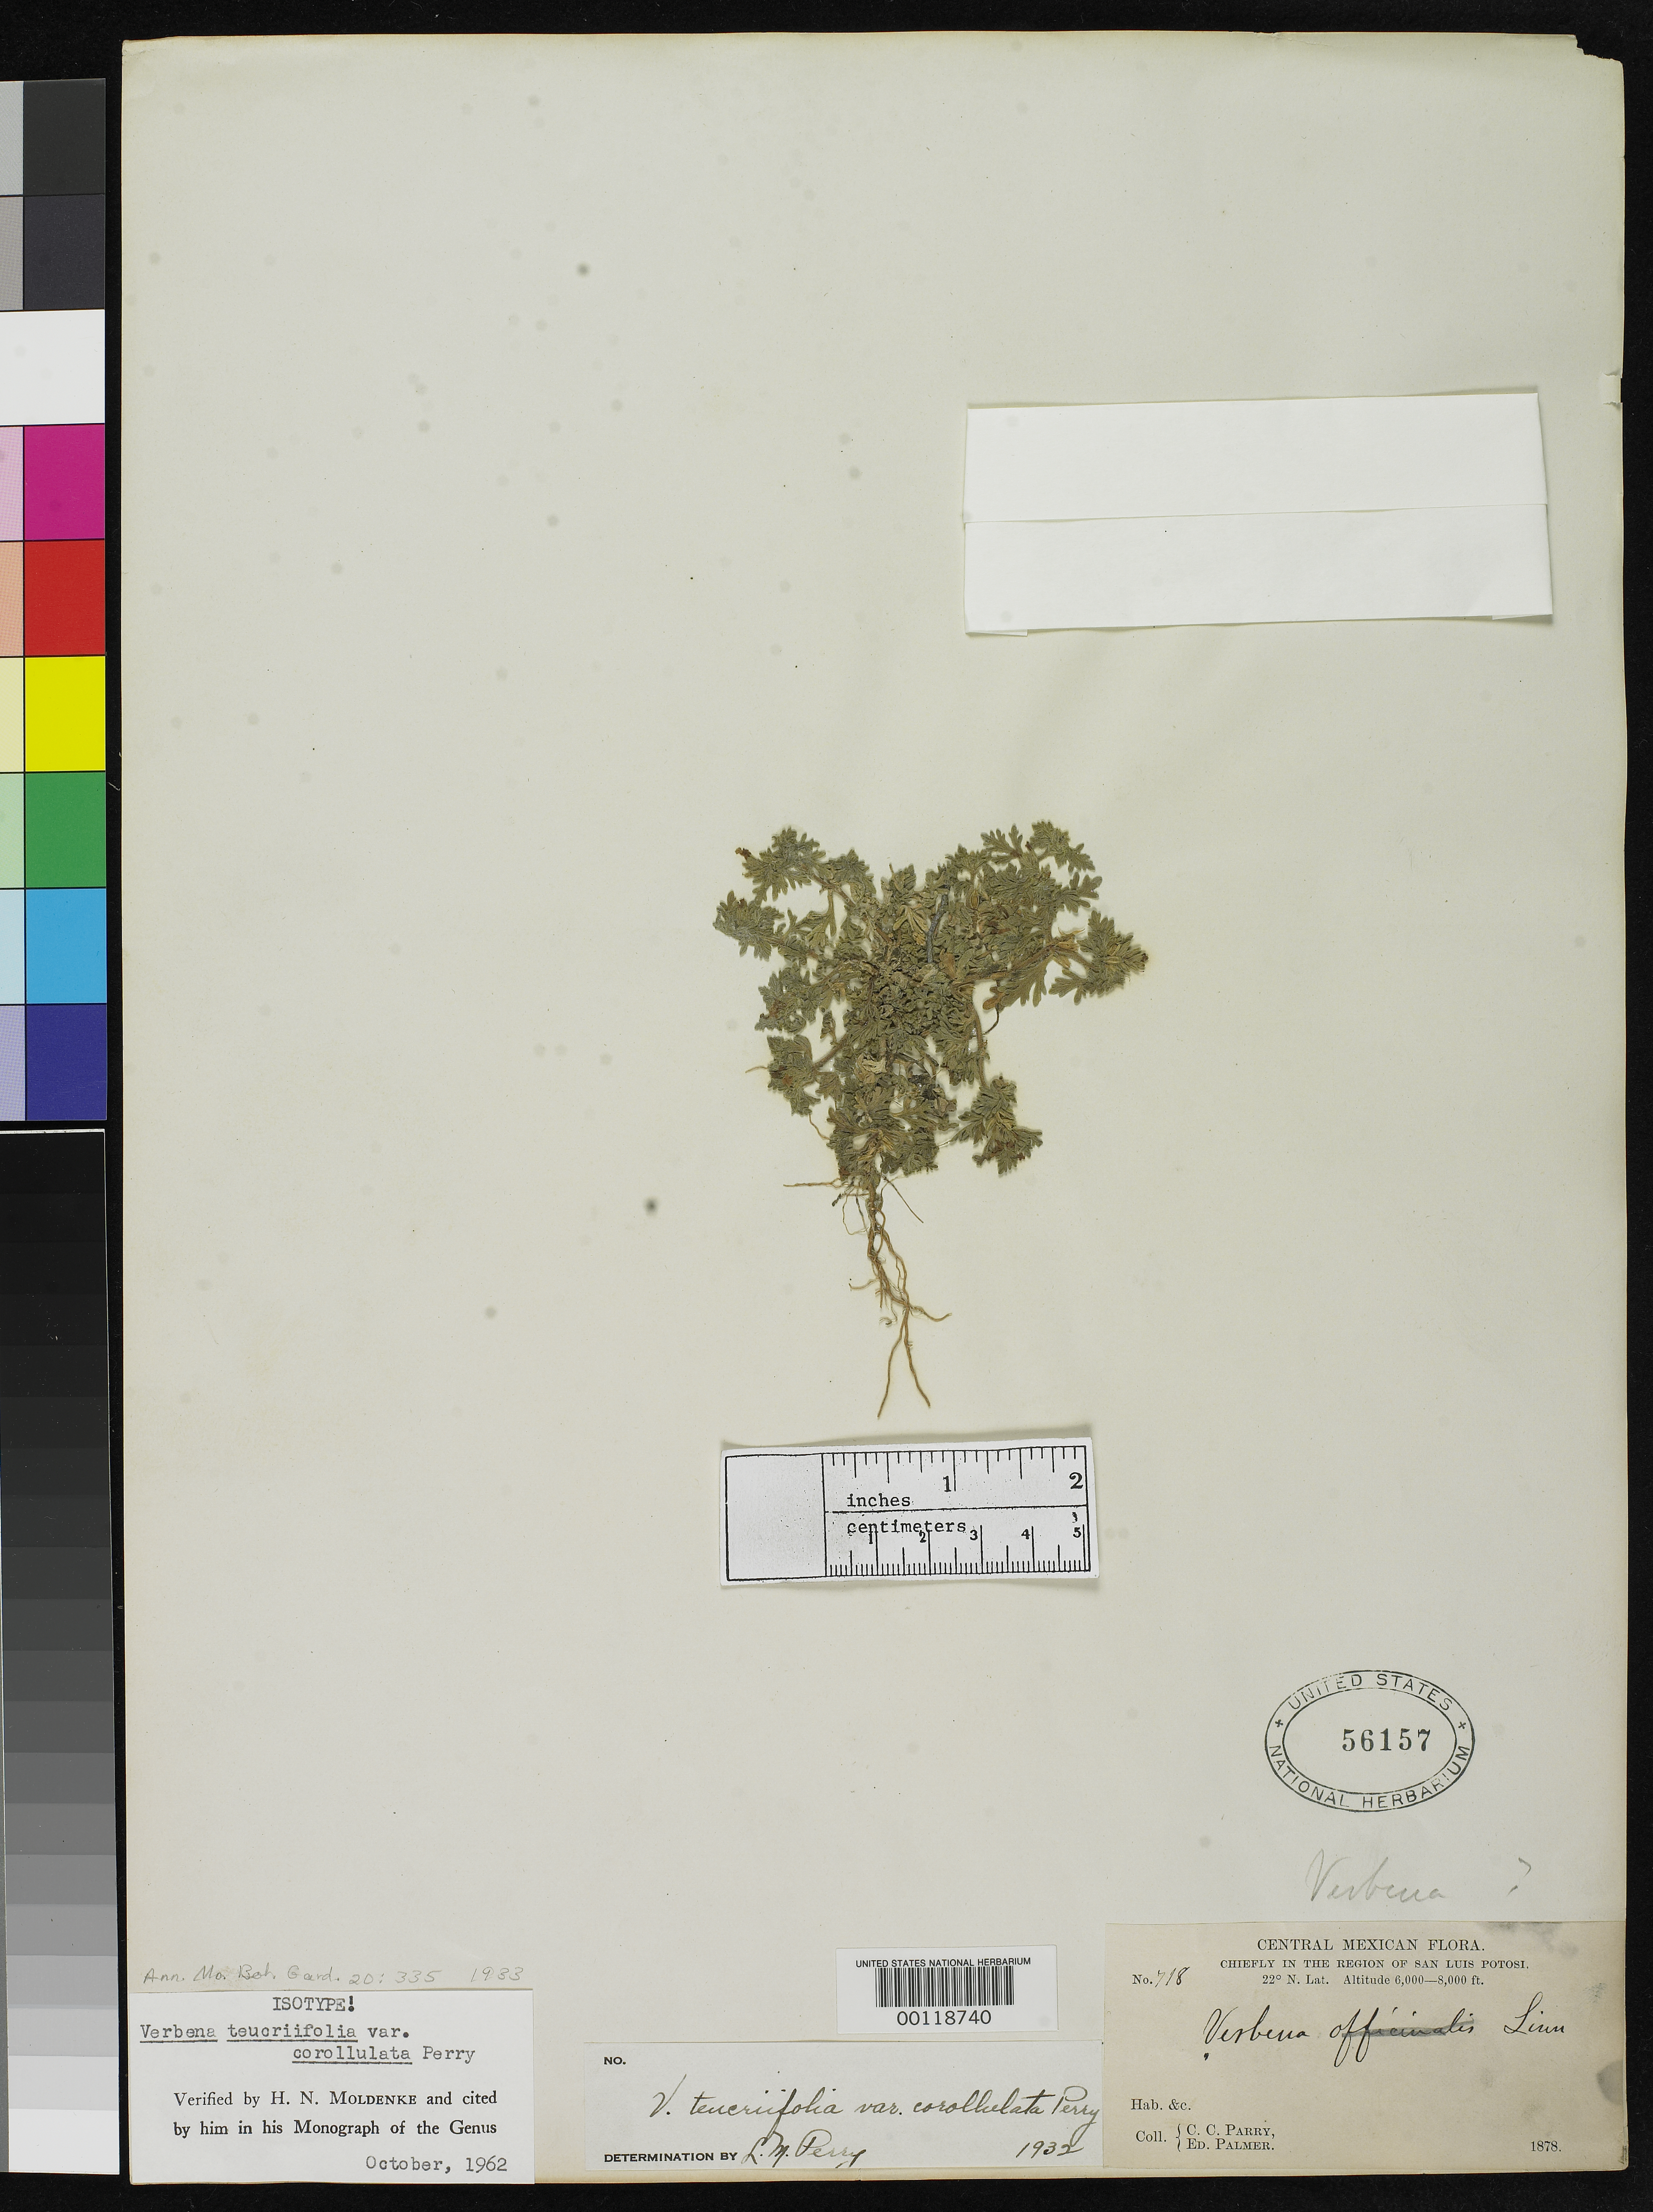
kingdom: Plantae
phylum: Tracheophyta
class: Magnoliopsida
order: Lamiales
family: Verbenaceae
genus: Verbena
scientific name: Verbena teucriifolia var. corollulata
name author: L.M. Perry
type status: Isotype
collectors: C. C. Parry & E. Palmer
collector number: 718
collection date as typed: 1878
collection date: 1878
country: Mexico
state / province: San Luis Potosi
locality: Near San Luis Potosi.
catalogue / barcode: US 56157